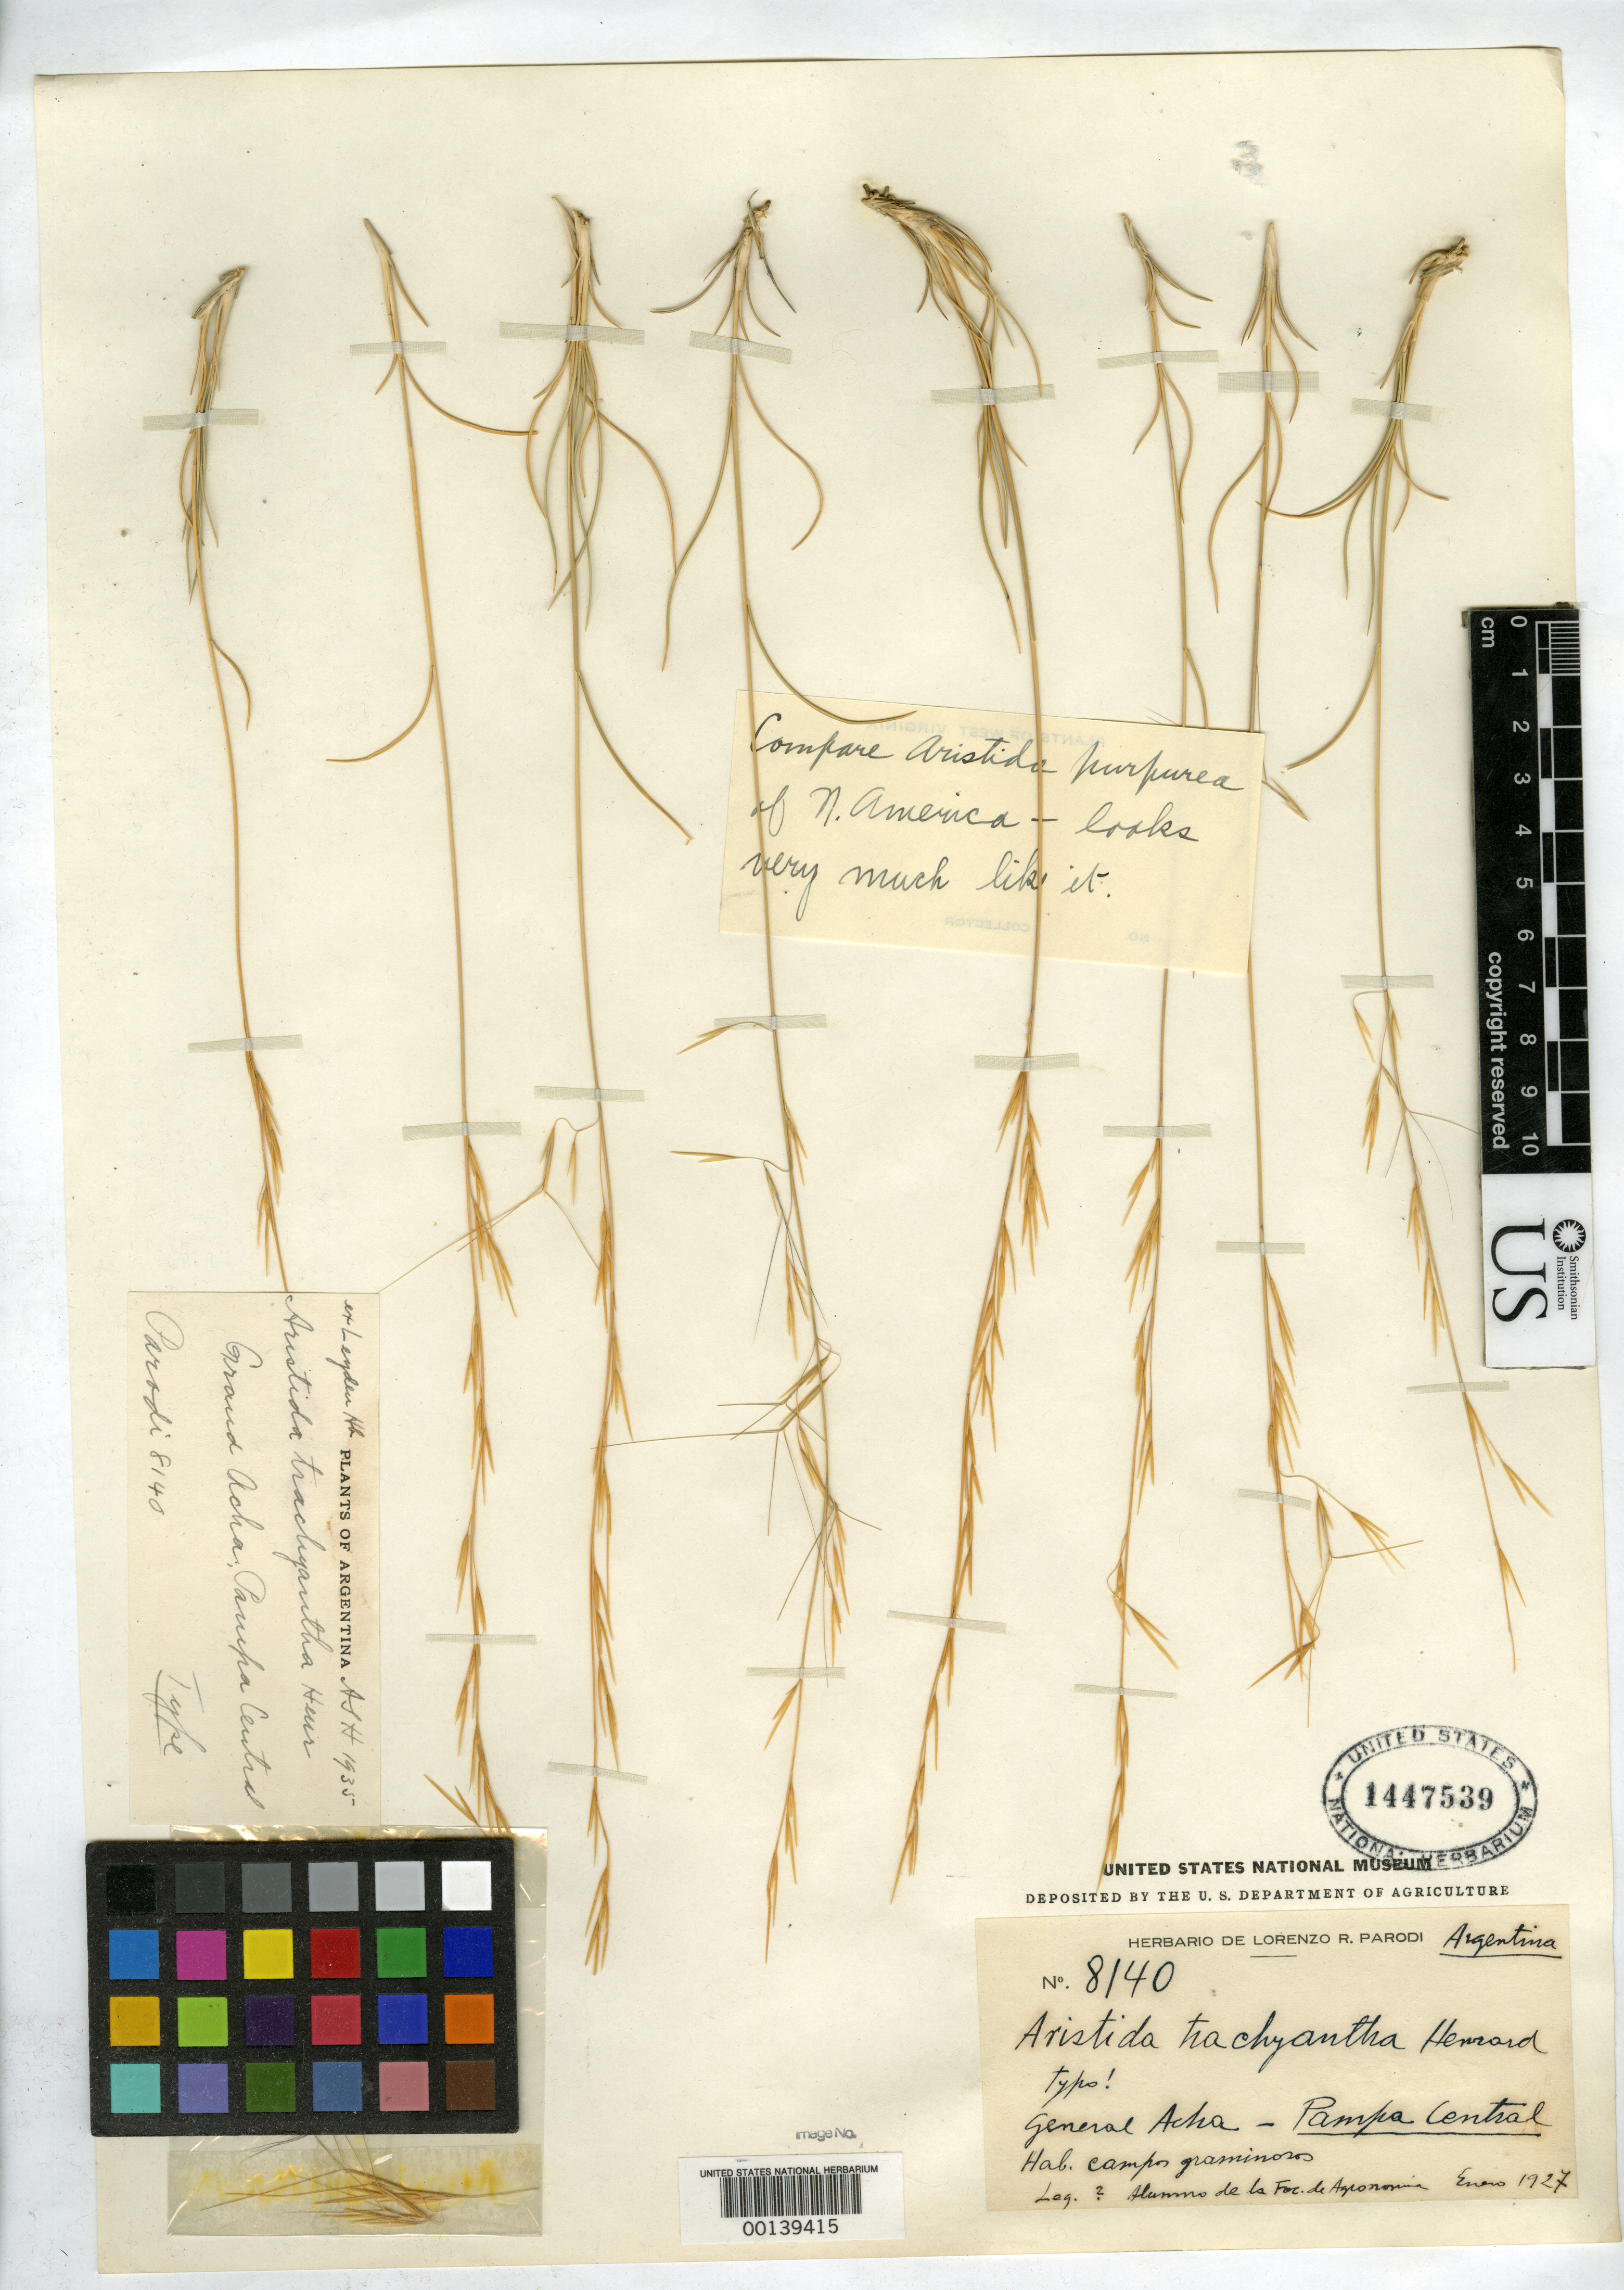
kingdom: Plantae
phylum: Tracheophyta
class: Liliopsida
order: Poales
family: Poaceae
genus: Aristida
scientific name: Aristida trachyantha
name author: Henr.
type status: Isotype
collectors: ex herb. Parodi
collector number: Herb. No. 8140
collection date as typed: Jan 1927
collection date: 1927-01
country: Argentina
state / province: La Pampa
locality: General or Grand Acha, La Pampa Central.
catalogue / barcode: US 1447539